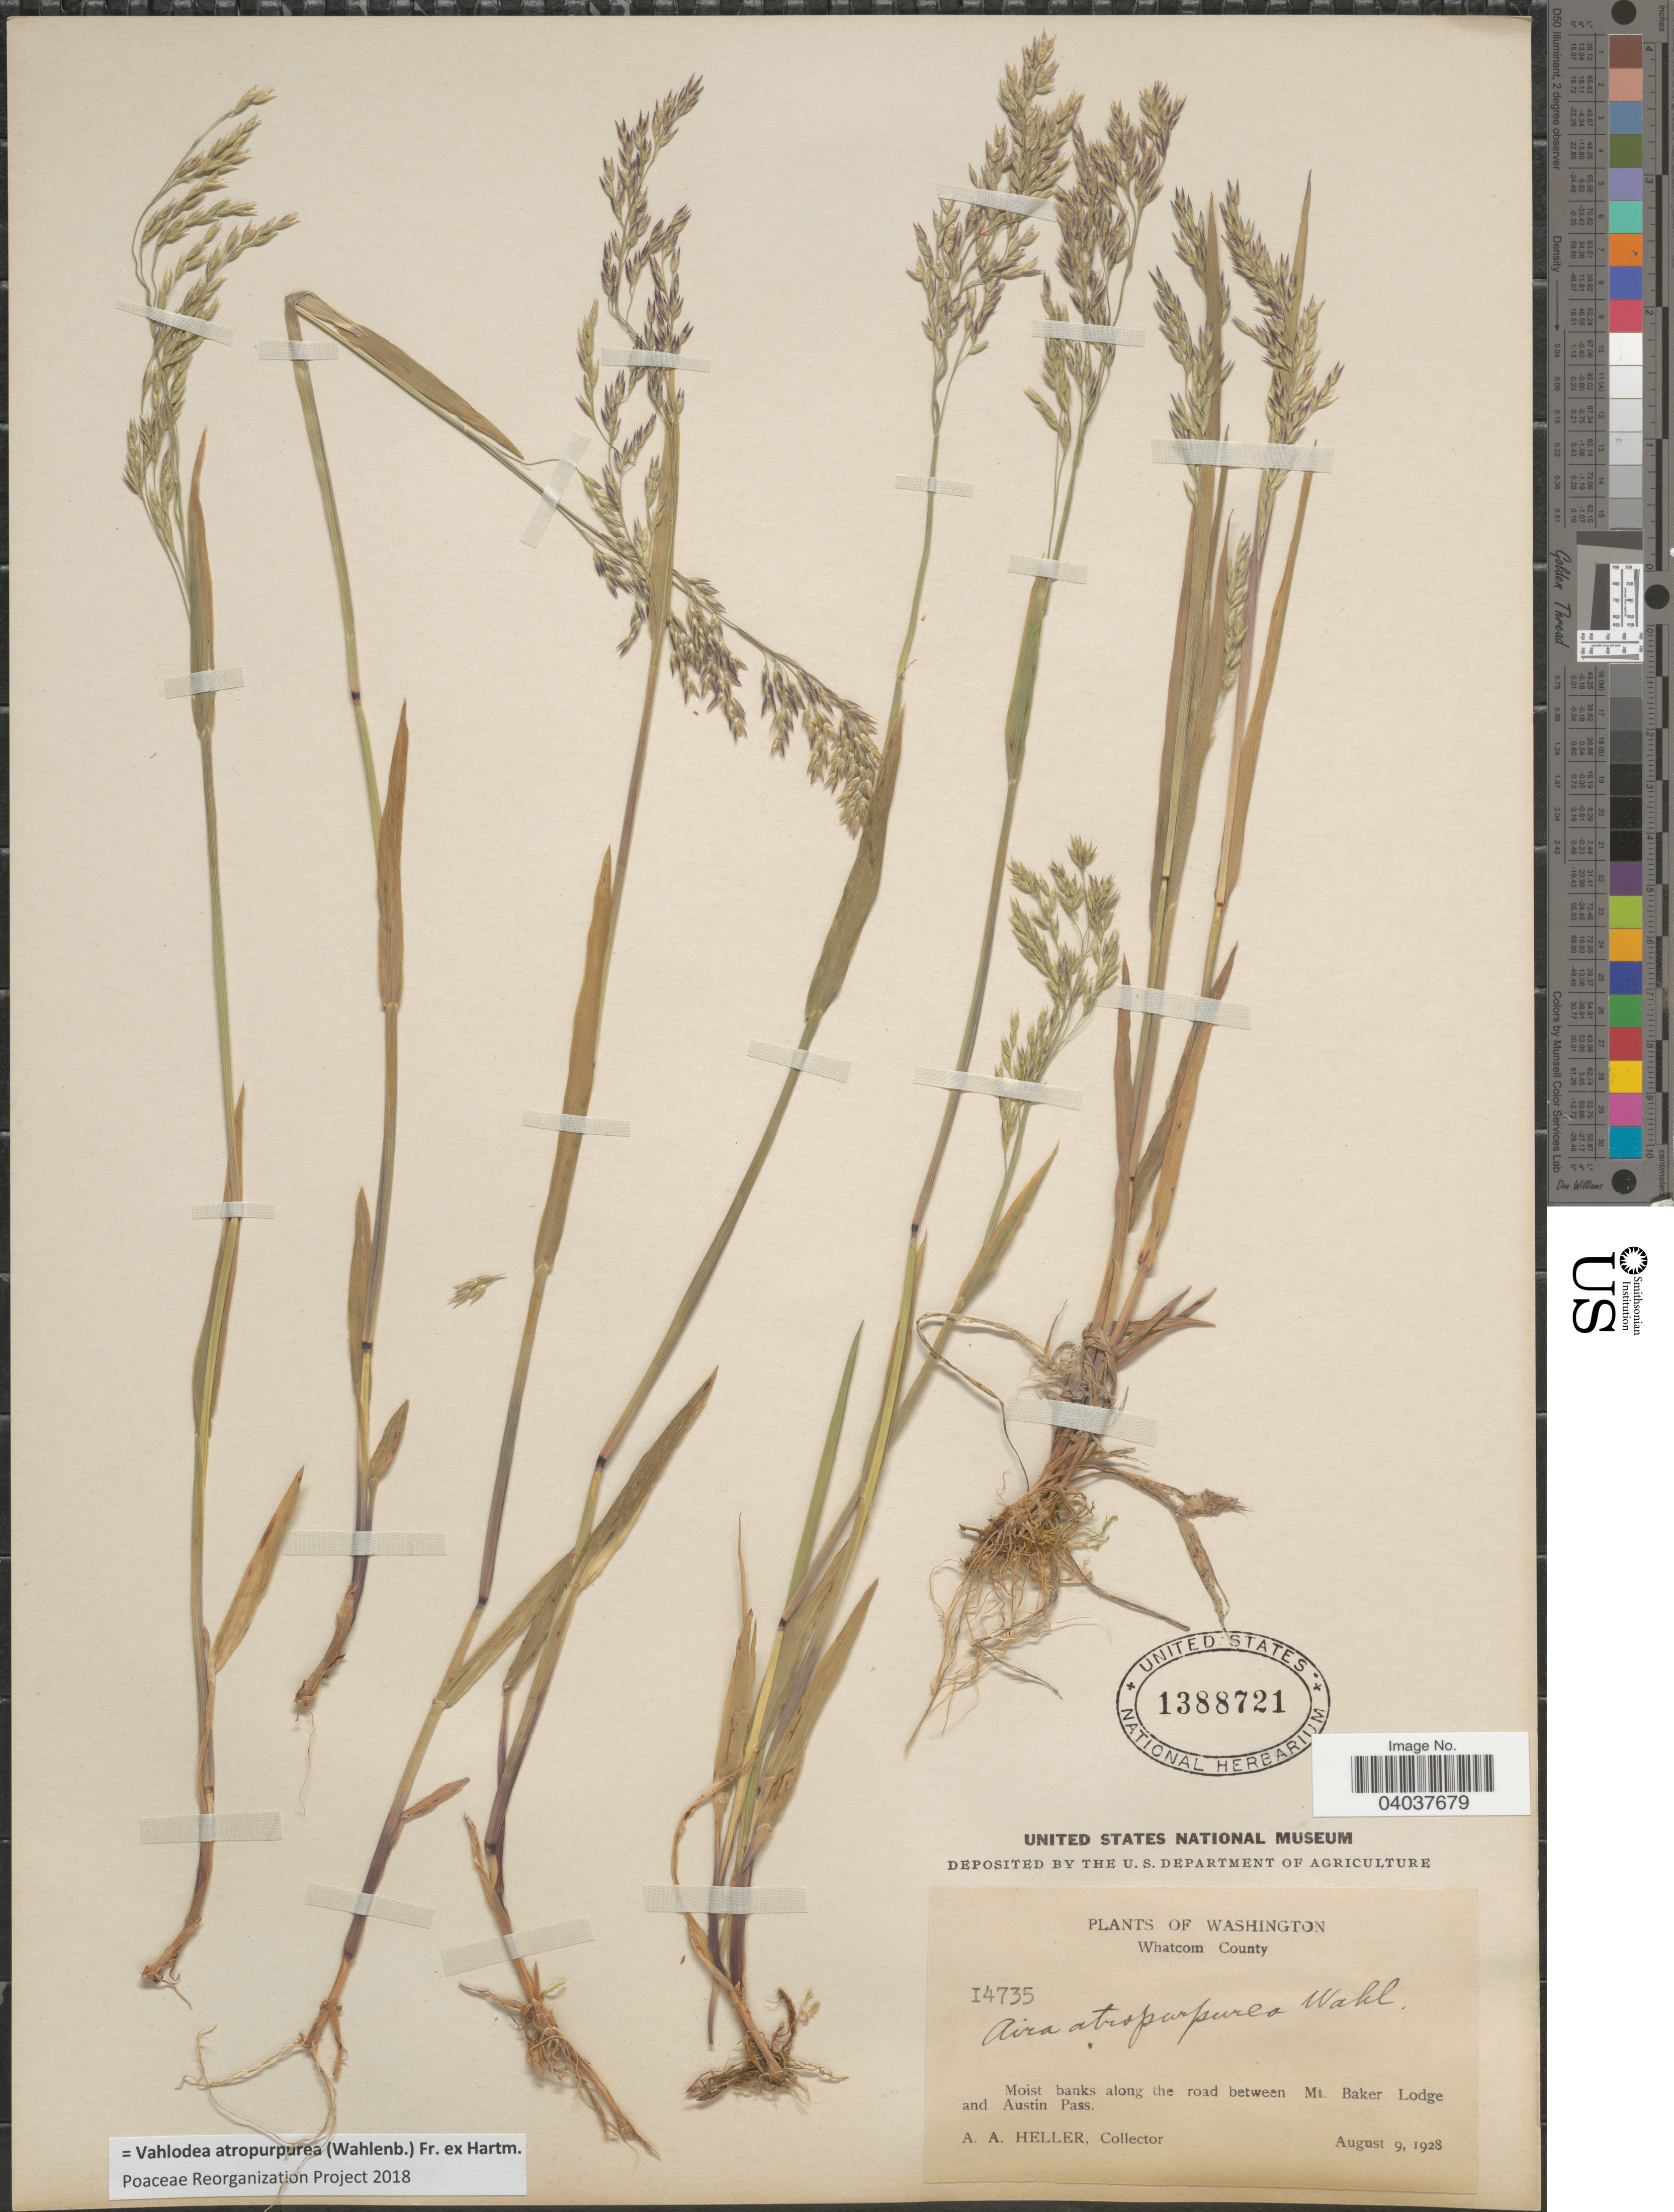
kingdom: Plantae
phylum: Tracheophyta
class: Liliopsida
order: Poales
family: Poaceae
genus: Vahlodea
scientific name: Vahlodea atropurpurea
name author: (Wahlenb.) Fr. ex Hartm.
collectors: A. A. Heller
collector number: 14735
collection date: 1928-08-09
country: United States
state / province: Washington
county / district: Whatcom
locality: Whatcom County. Along the road between Mt. Baker Lodge and Austin Pass.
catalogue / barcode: US 1388721